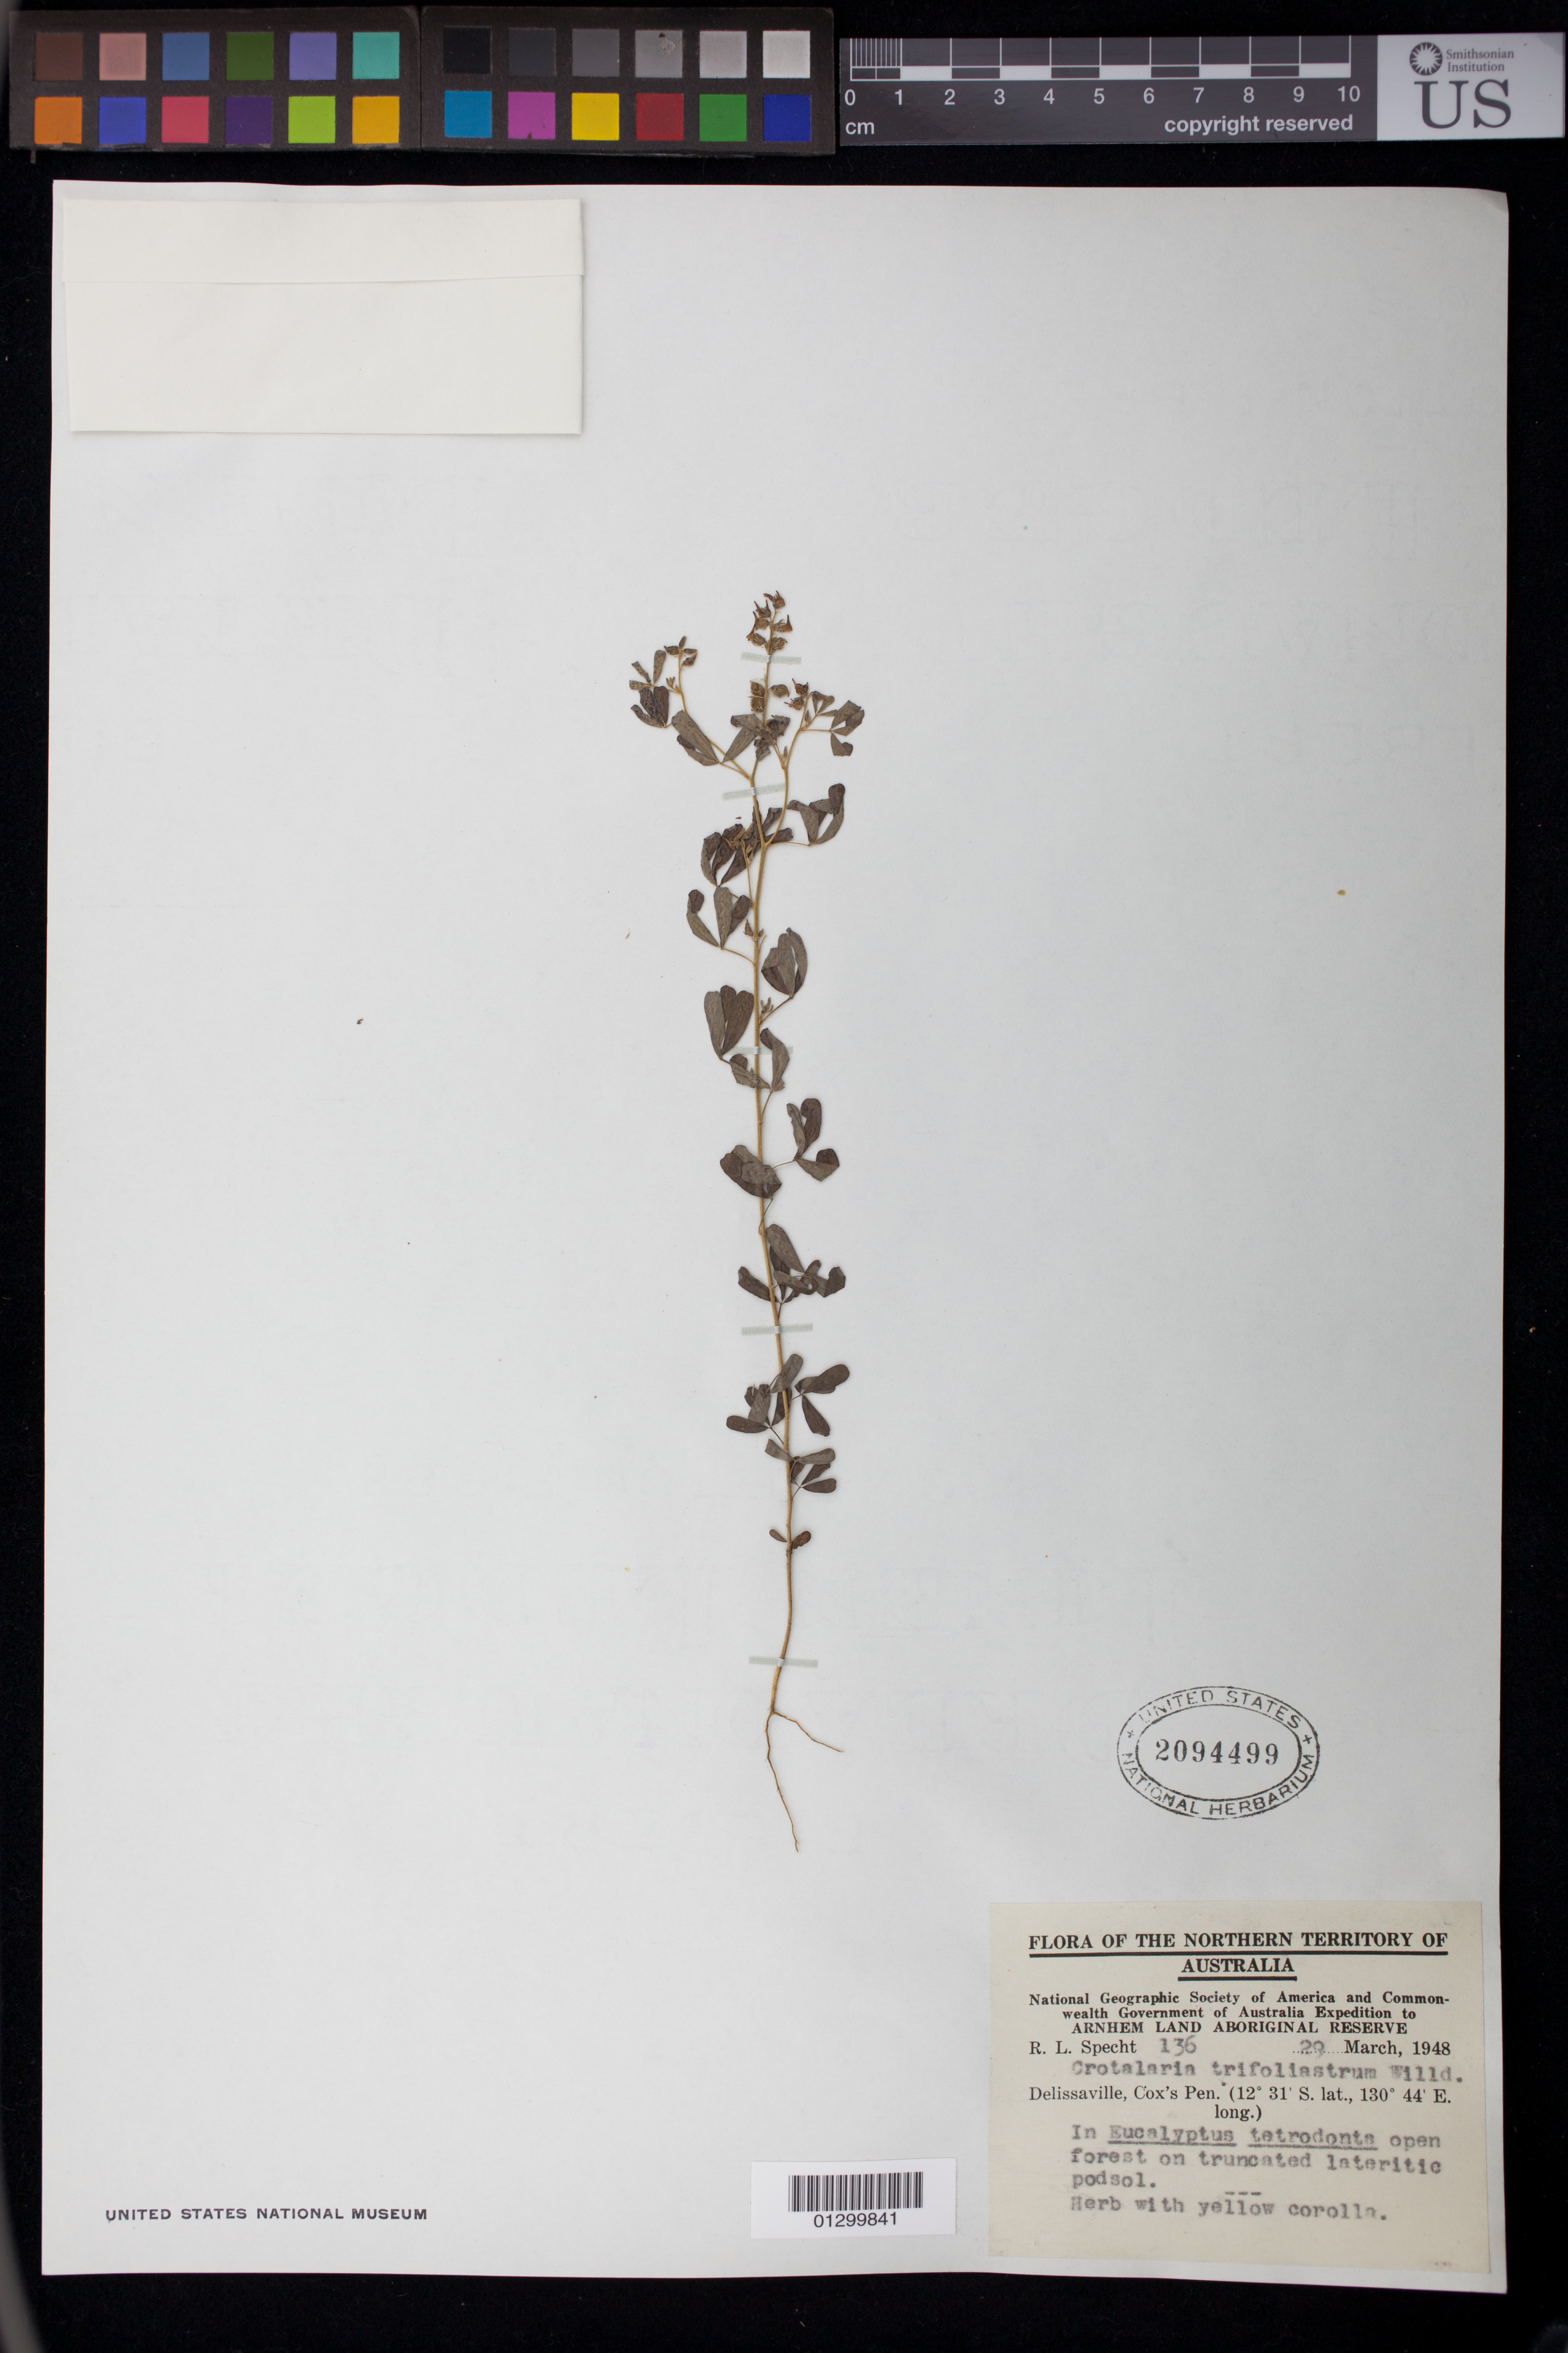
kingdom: Plantae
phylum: Tracheophyta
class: Magnoliopsida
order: Fabales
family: Fabaceae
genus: Crotalaria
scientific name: Crotalaria trifoliastrum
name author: Willd.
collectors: R. L. Specht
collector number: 136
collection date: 1948-03-29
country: Australia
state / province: Northern Territory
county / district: Belyuen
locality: Cox's Pen.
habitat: In Eucalyptus tetrodonta open forest on truncated lateritic podsol.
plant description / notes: Herb with yellow corolla.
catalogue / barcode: US 2094499